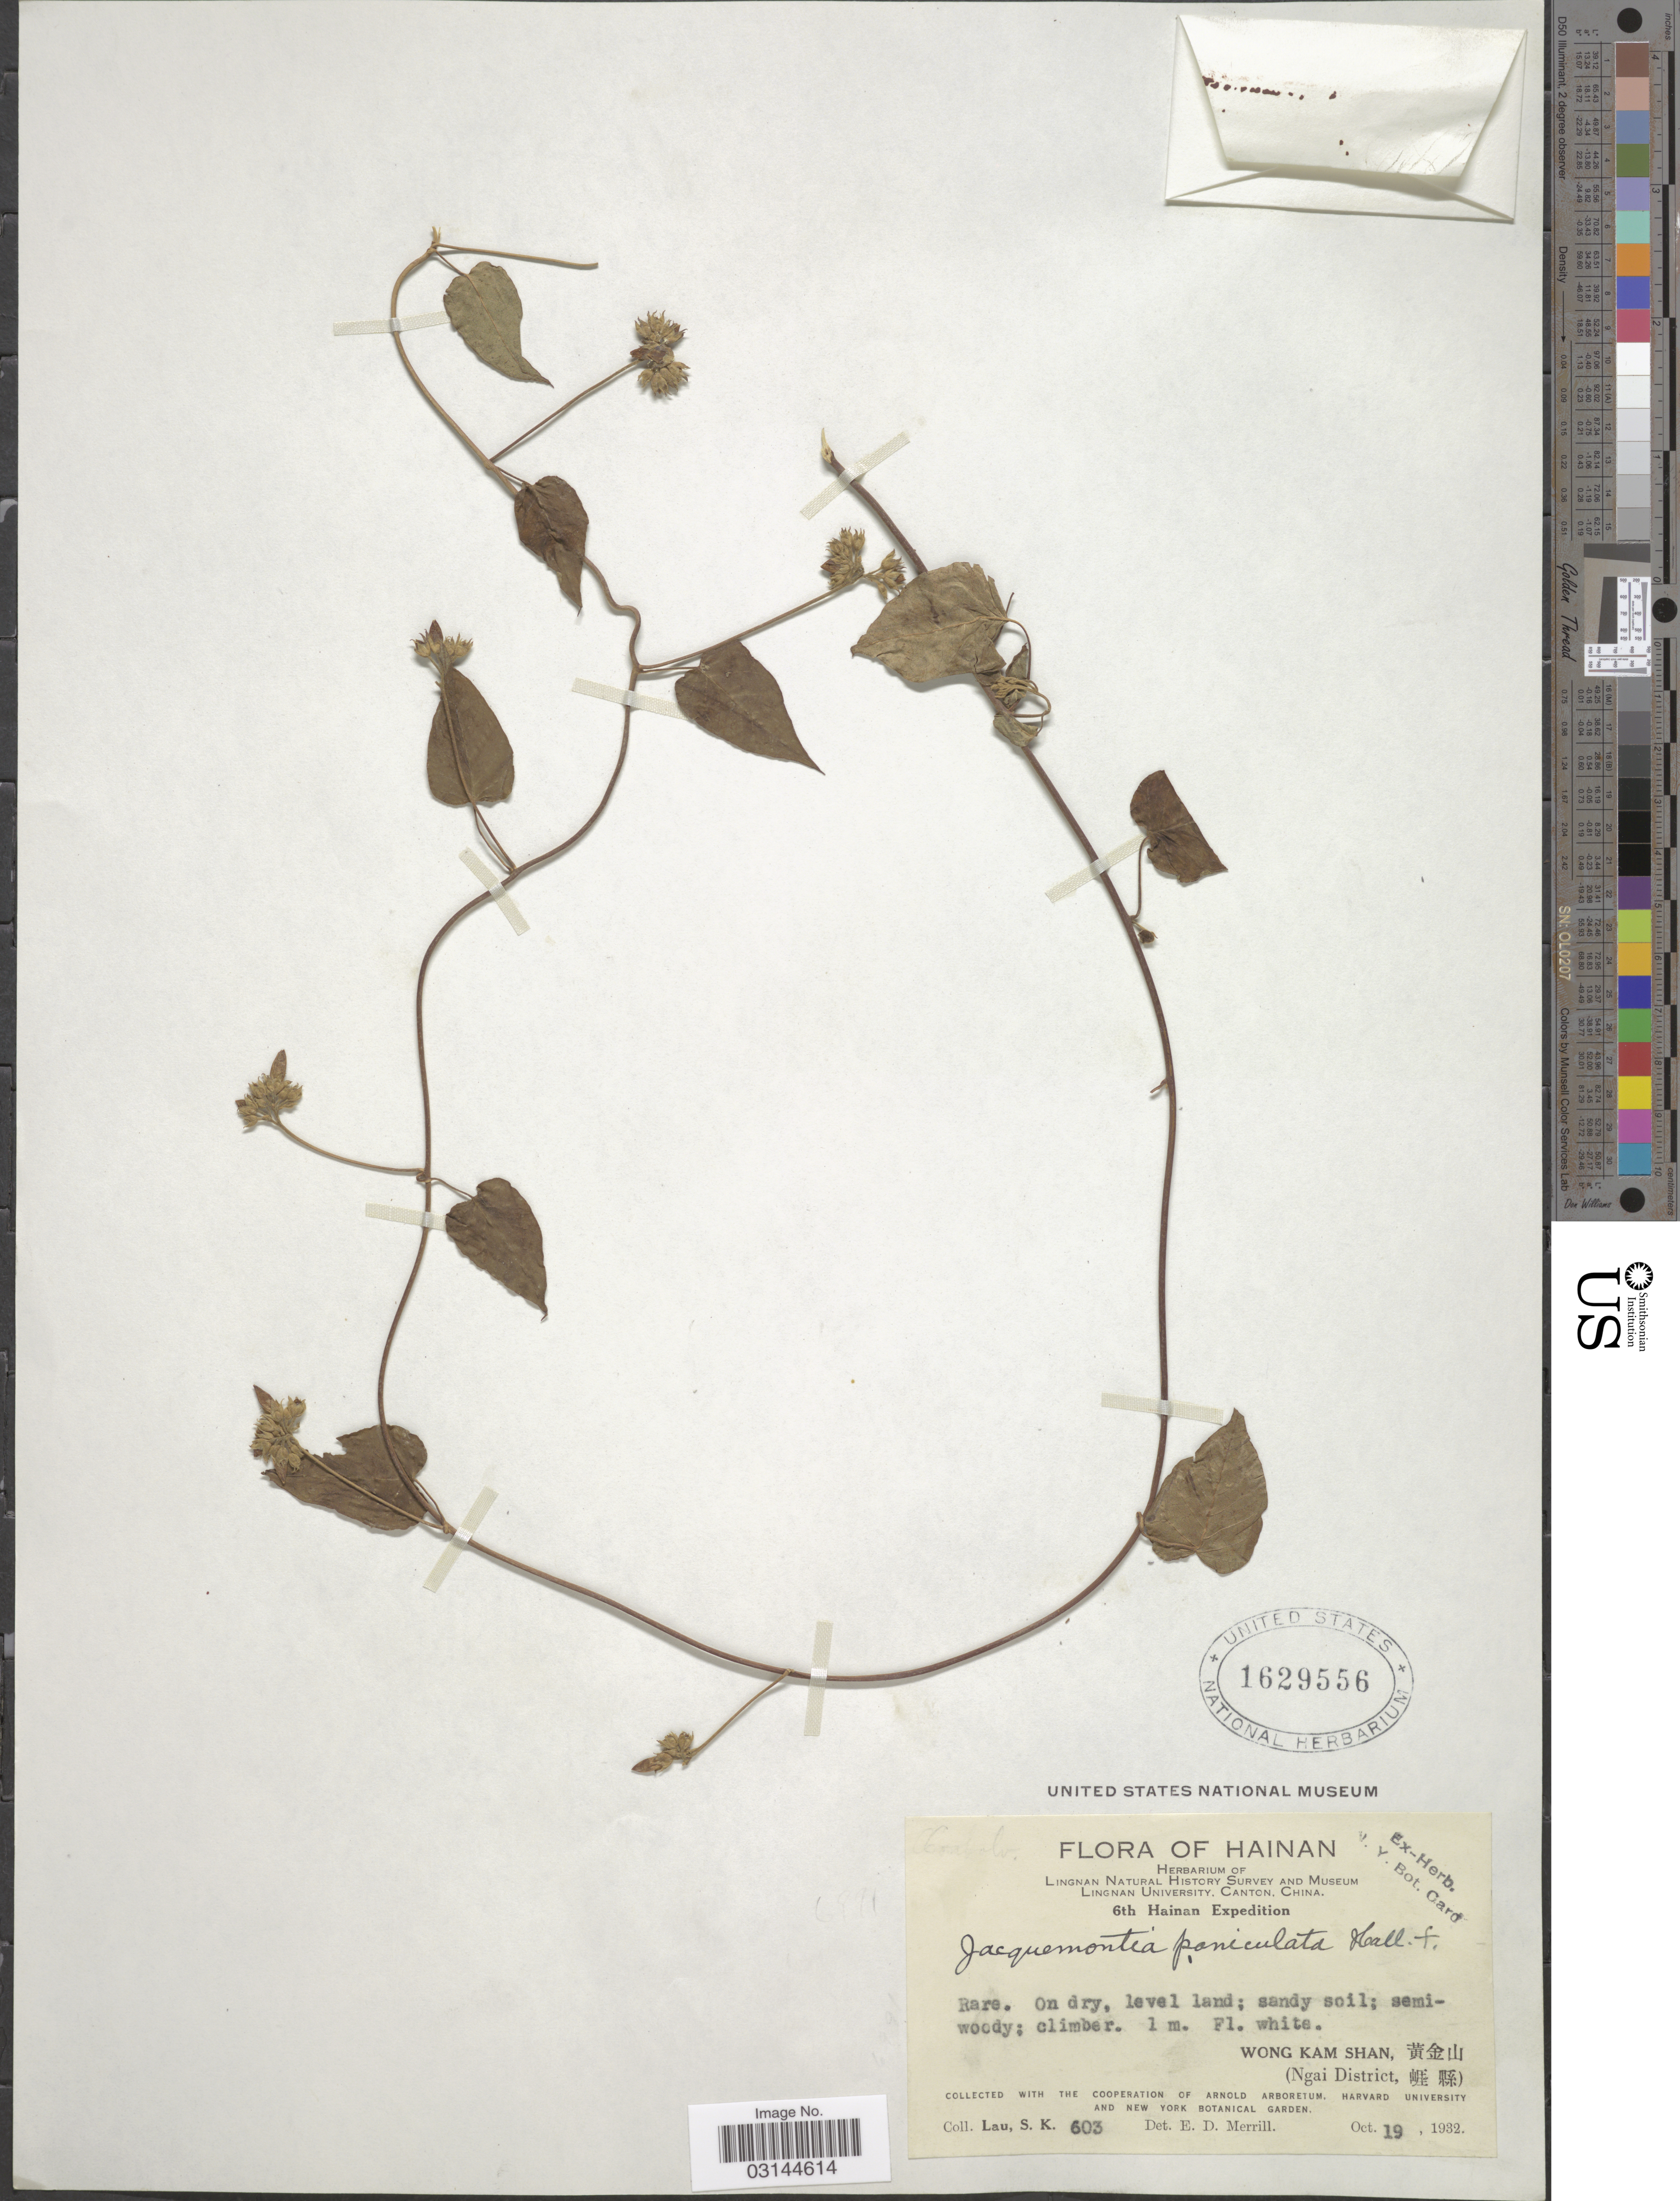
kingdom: Plantae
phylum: Tracheophyta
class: Magnoliopsida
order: Solanales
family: Convolvulaceae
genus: Jacquemontia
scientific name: Jacquemontia paniculata var. tomentosa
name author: (Warb.) Ooststr.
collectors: S. K. Lau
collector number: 603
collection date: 1932-10-19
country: China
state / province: Hainan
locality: Wong Kam Shan. (Ngai District).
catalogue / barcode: US 1629556